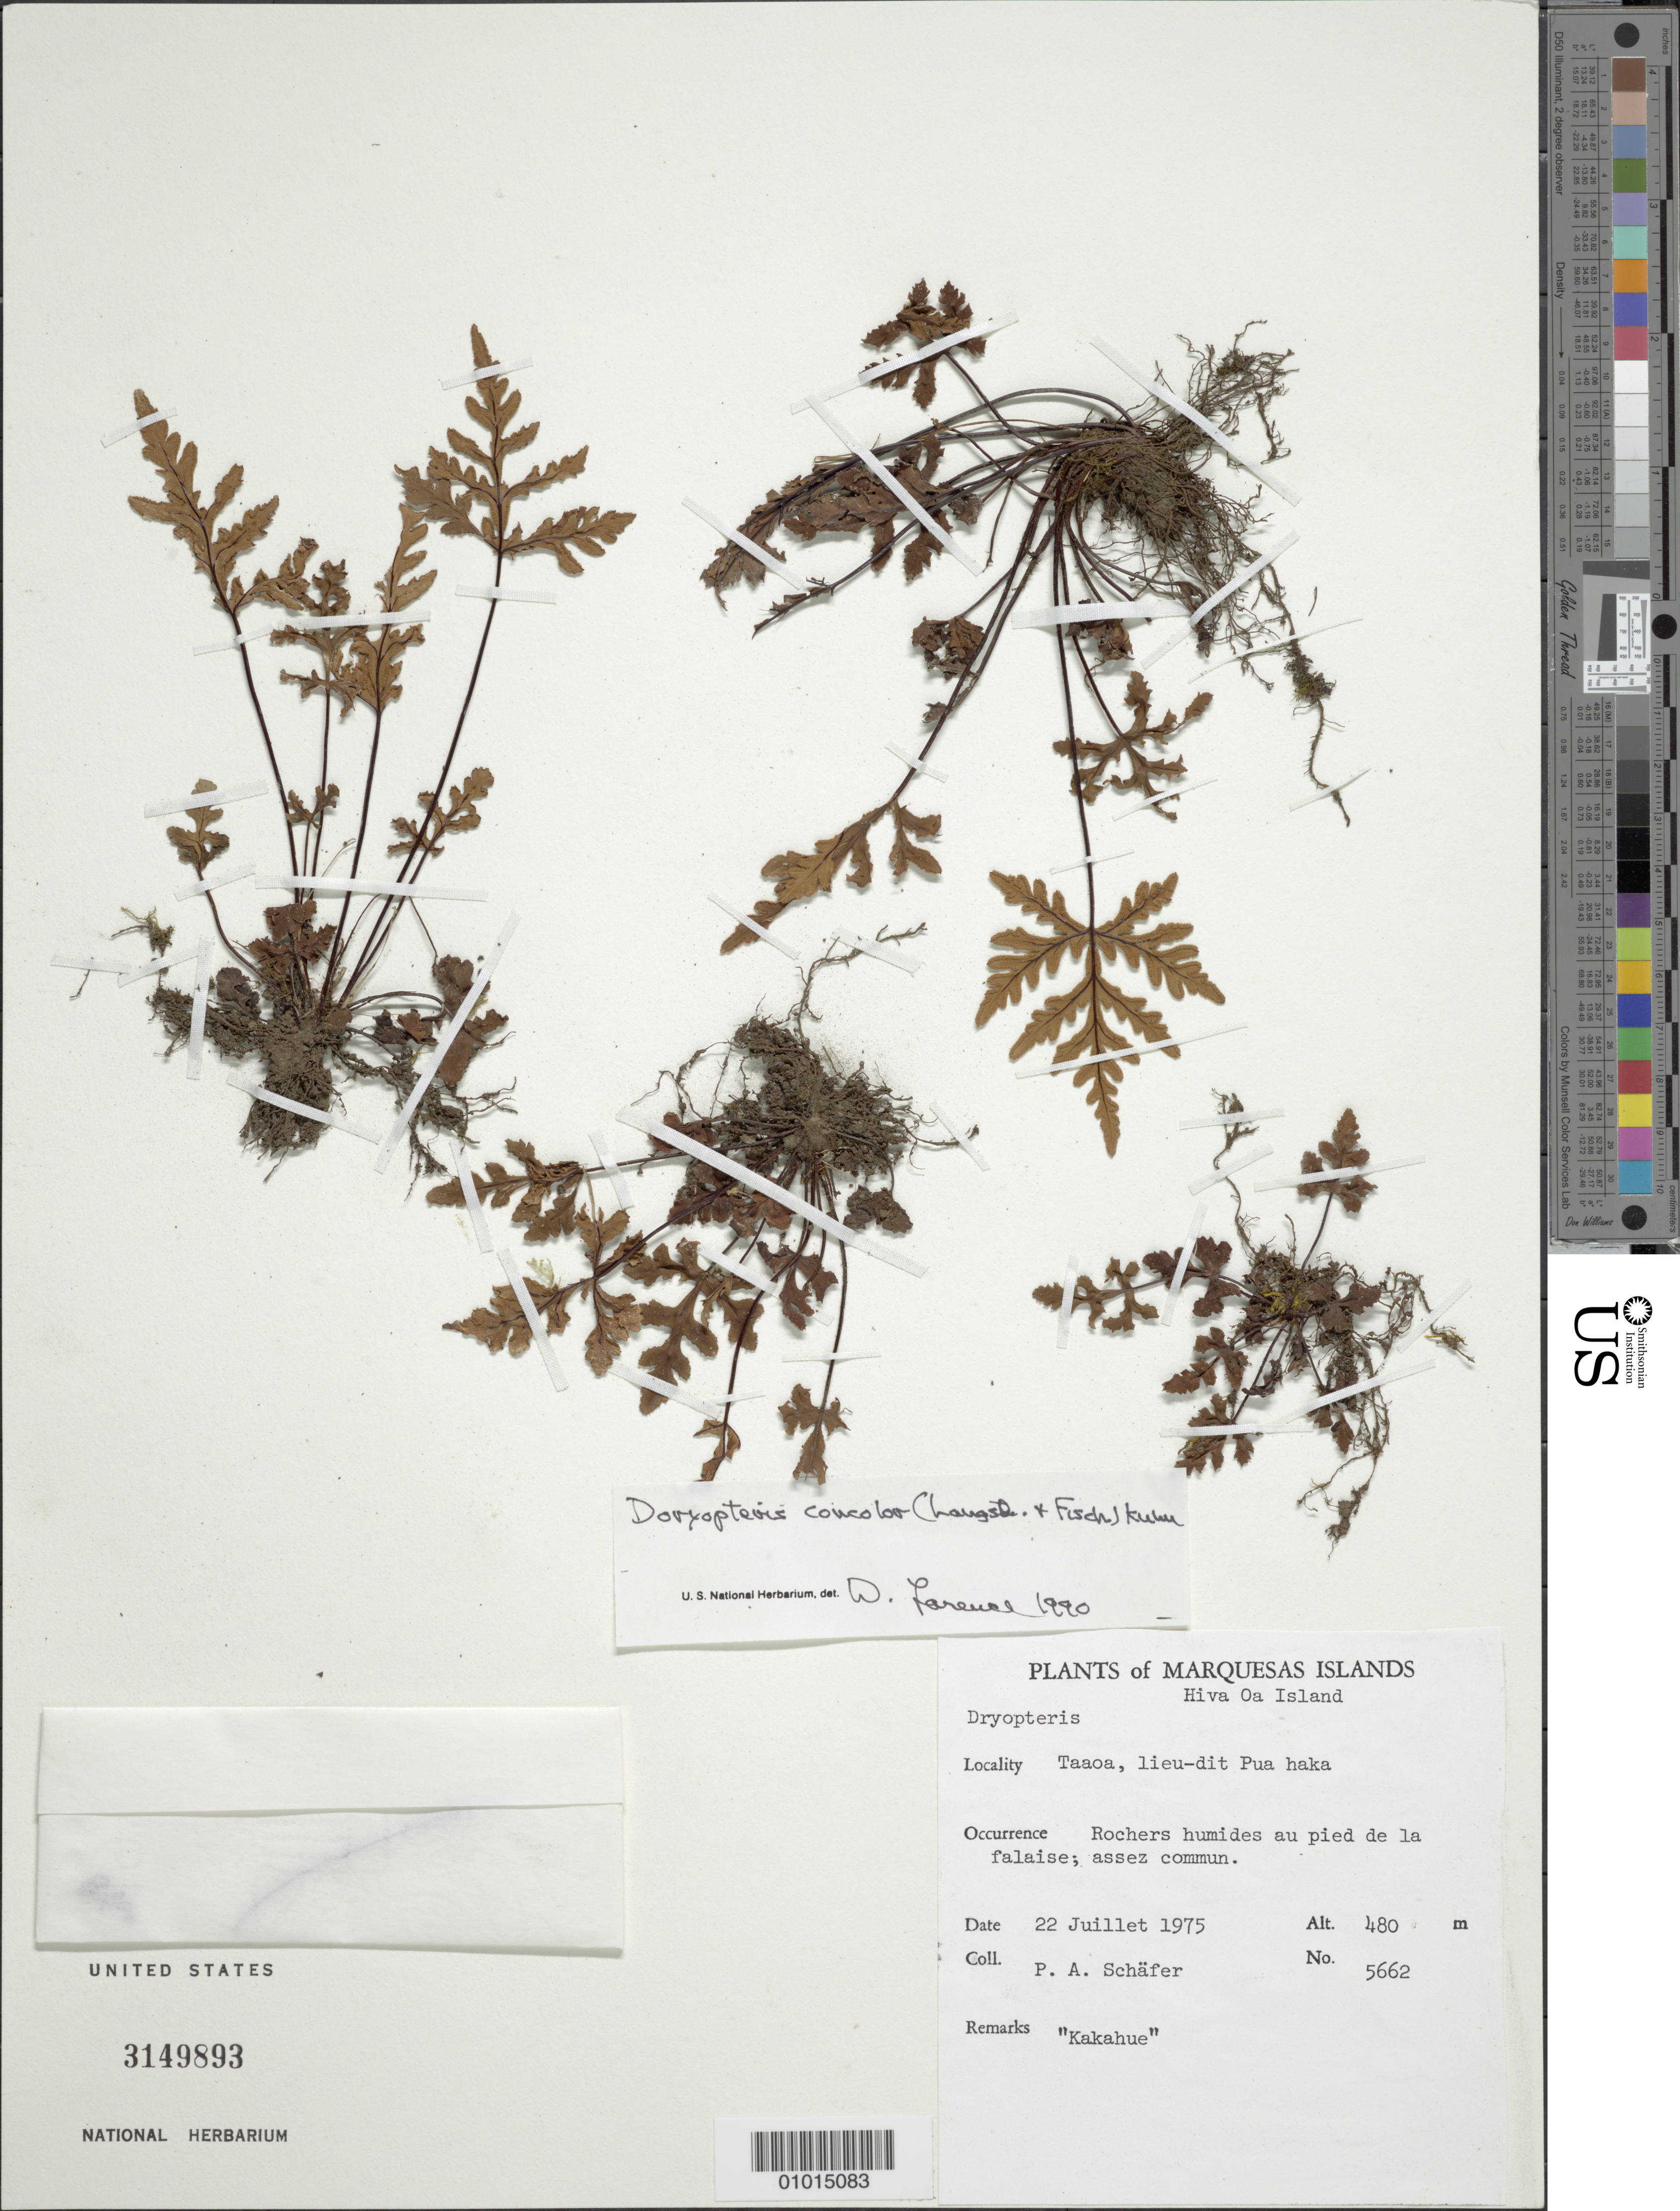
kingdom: Plantae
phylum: Tracheophyta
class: Polypodiopsida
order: Polypodiales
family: Pteridaceae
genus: Doryopteris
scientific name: Doryopteris concolor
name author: (Langsd. & Fisch.) Kuhn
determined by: Lorence, David H., (PTBG), National Tropical Botanical Garden (UNITED STATES)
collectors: P. A. Schäfer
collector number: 5662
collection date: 1975-07-22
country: French Polynesia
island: Hiva Oa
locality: Taaoa, lieu-dit Pua haka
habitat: Rochers humides au pied de la falaise; assez commun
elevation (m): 480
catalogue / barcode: US 3149893